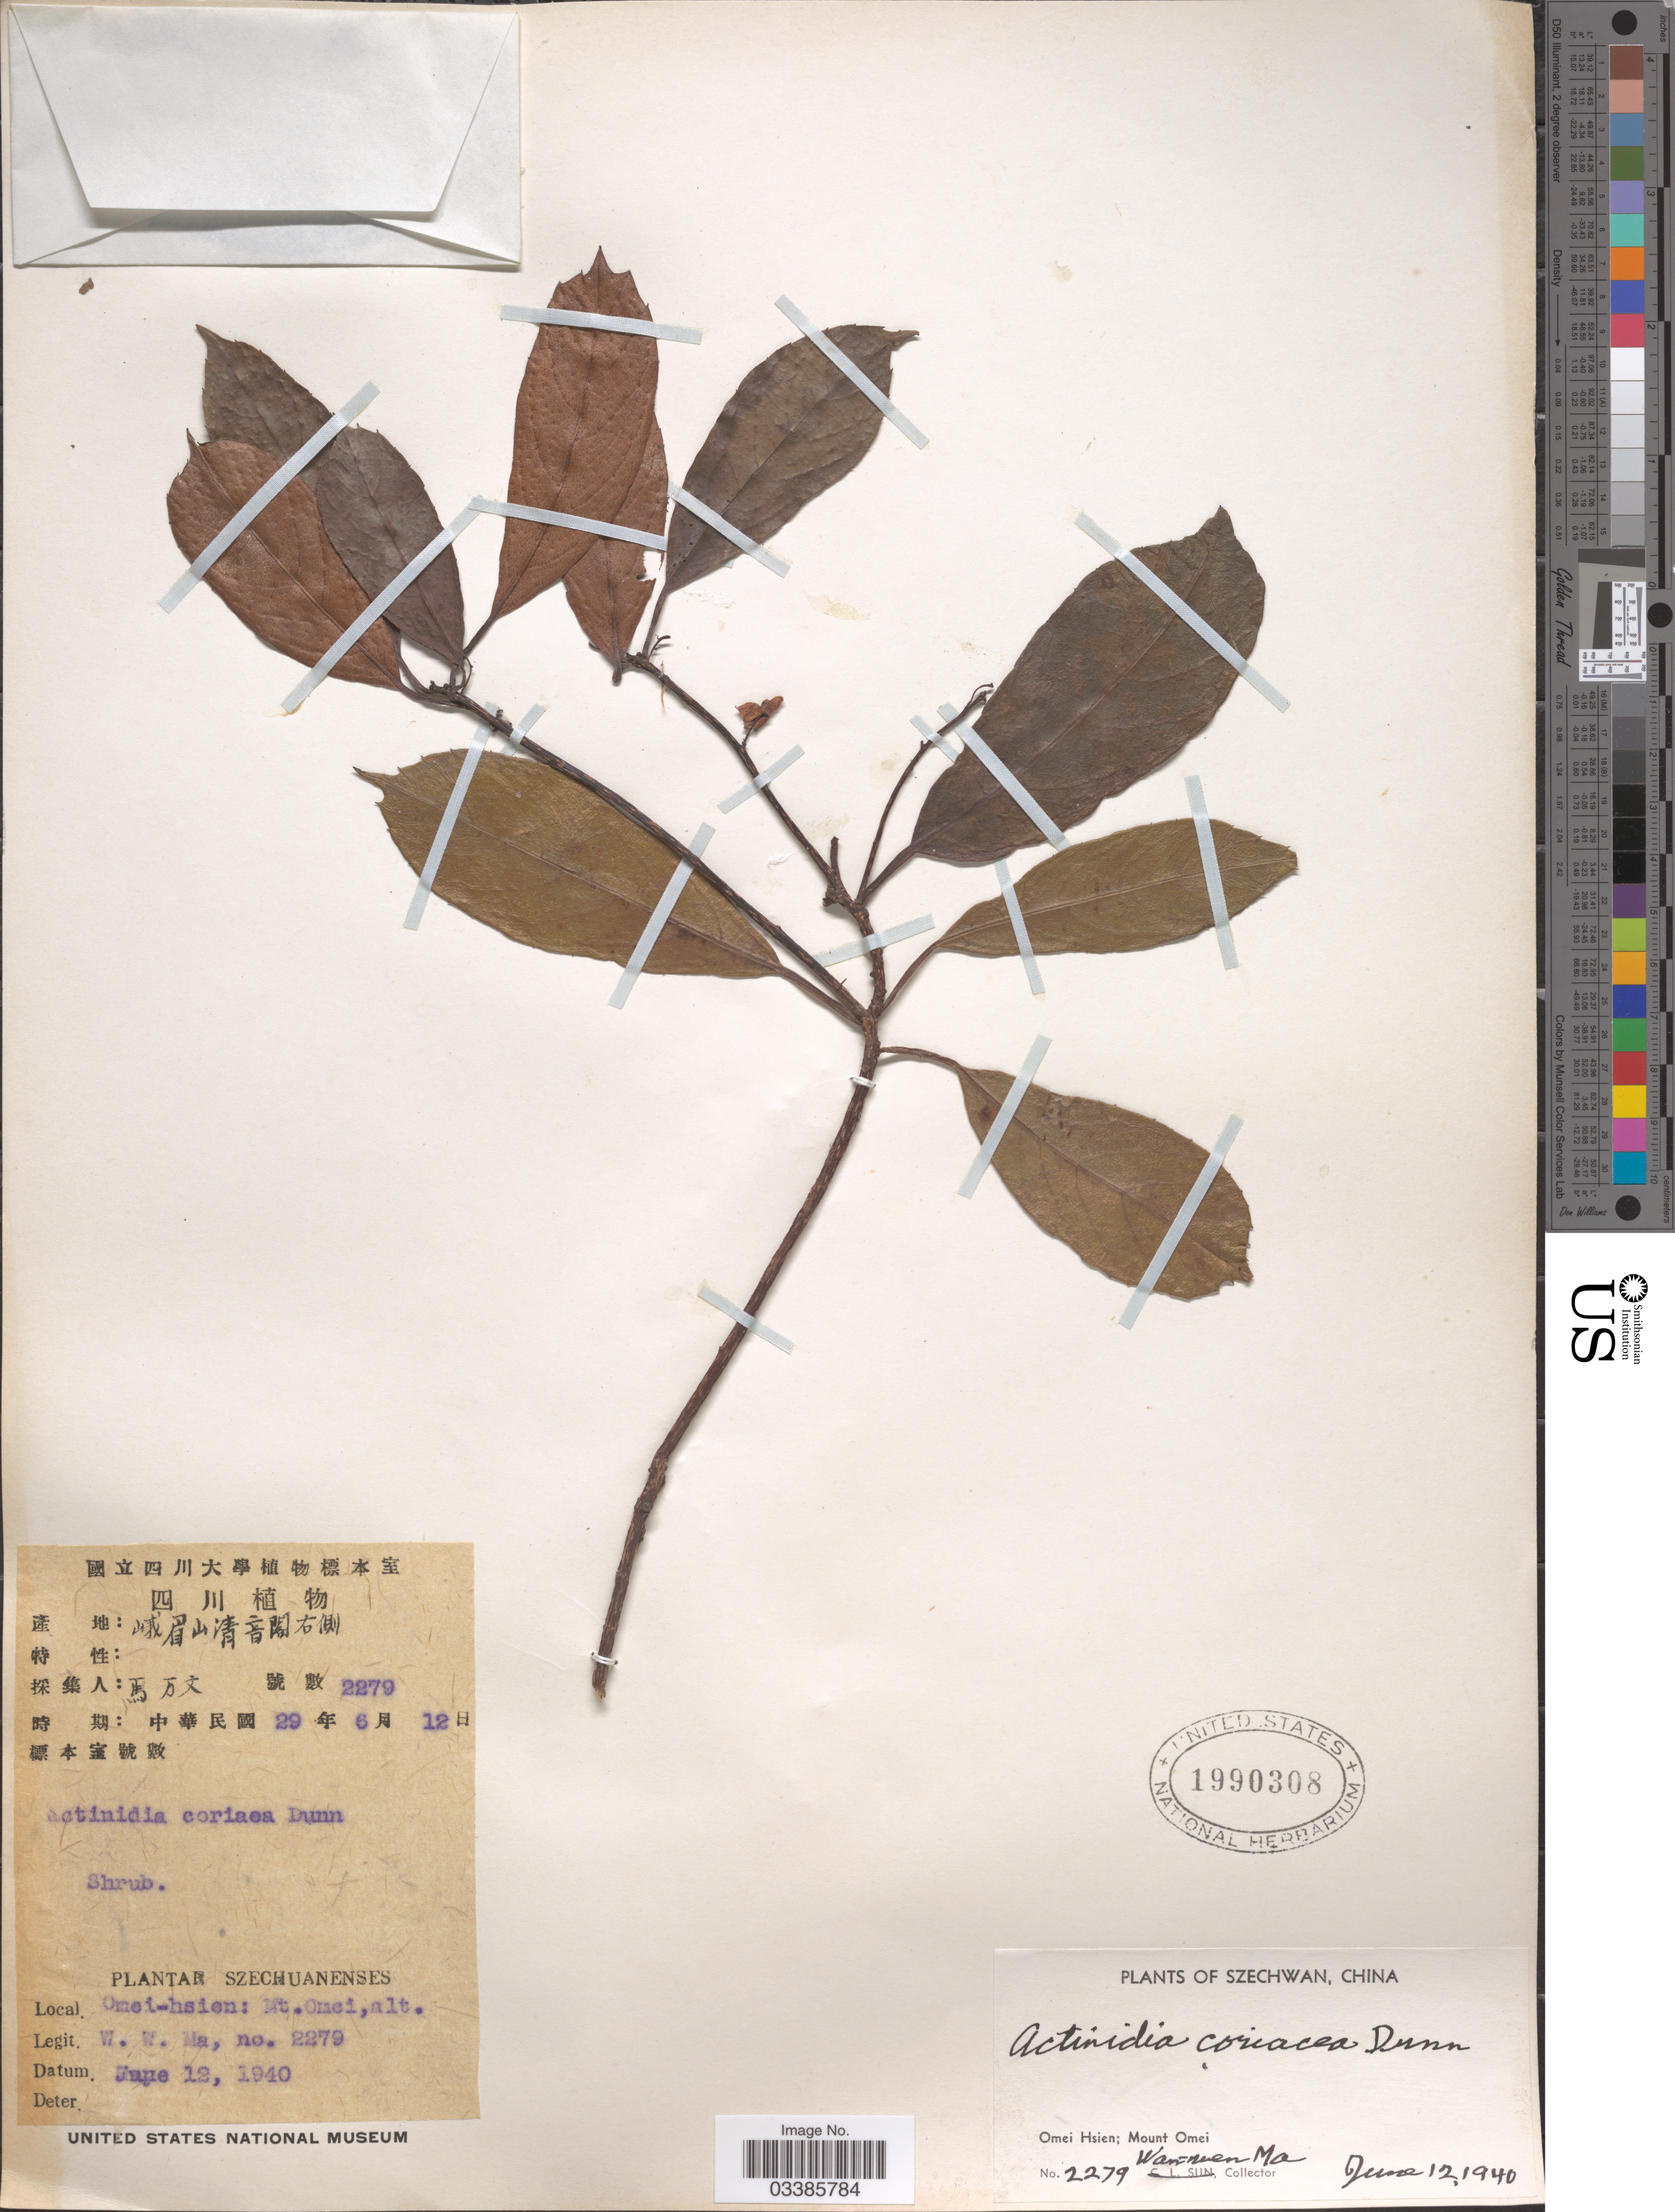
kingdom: Plantae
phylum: Tracheophyta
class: Magnoliopsida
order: Ericales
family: Actinidiaceae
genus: Actinidia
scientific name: Actinidia coriacea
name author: (Finet & Gagnep.) Dunn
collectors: W. Ma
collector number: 2279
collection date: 1940-06-12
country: China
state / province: Sichuan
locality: Szechwan. Omei Hsien; Mount Omei.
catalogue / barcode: US 1990308